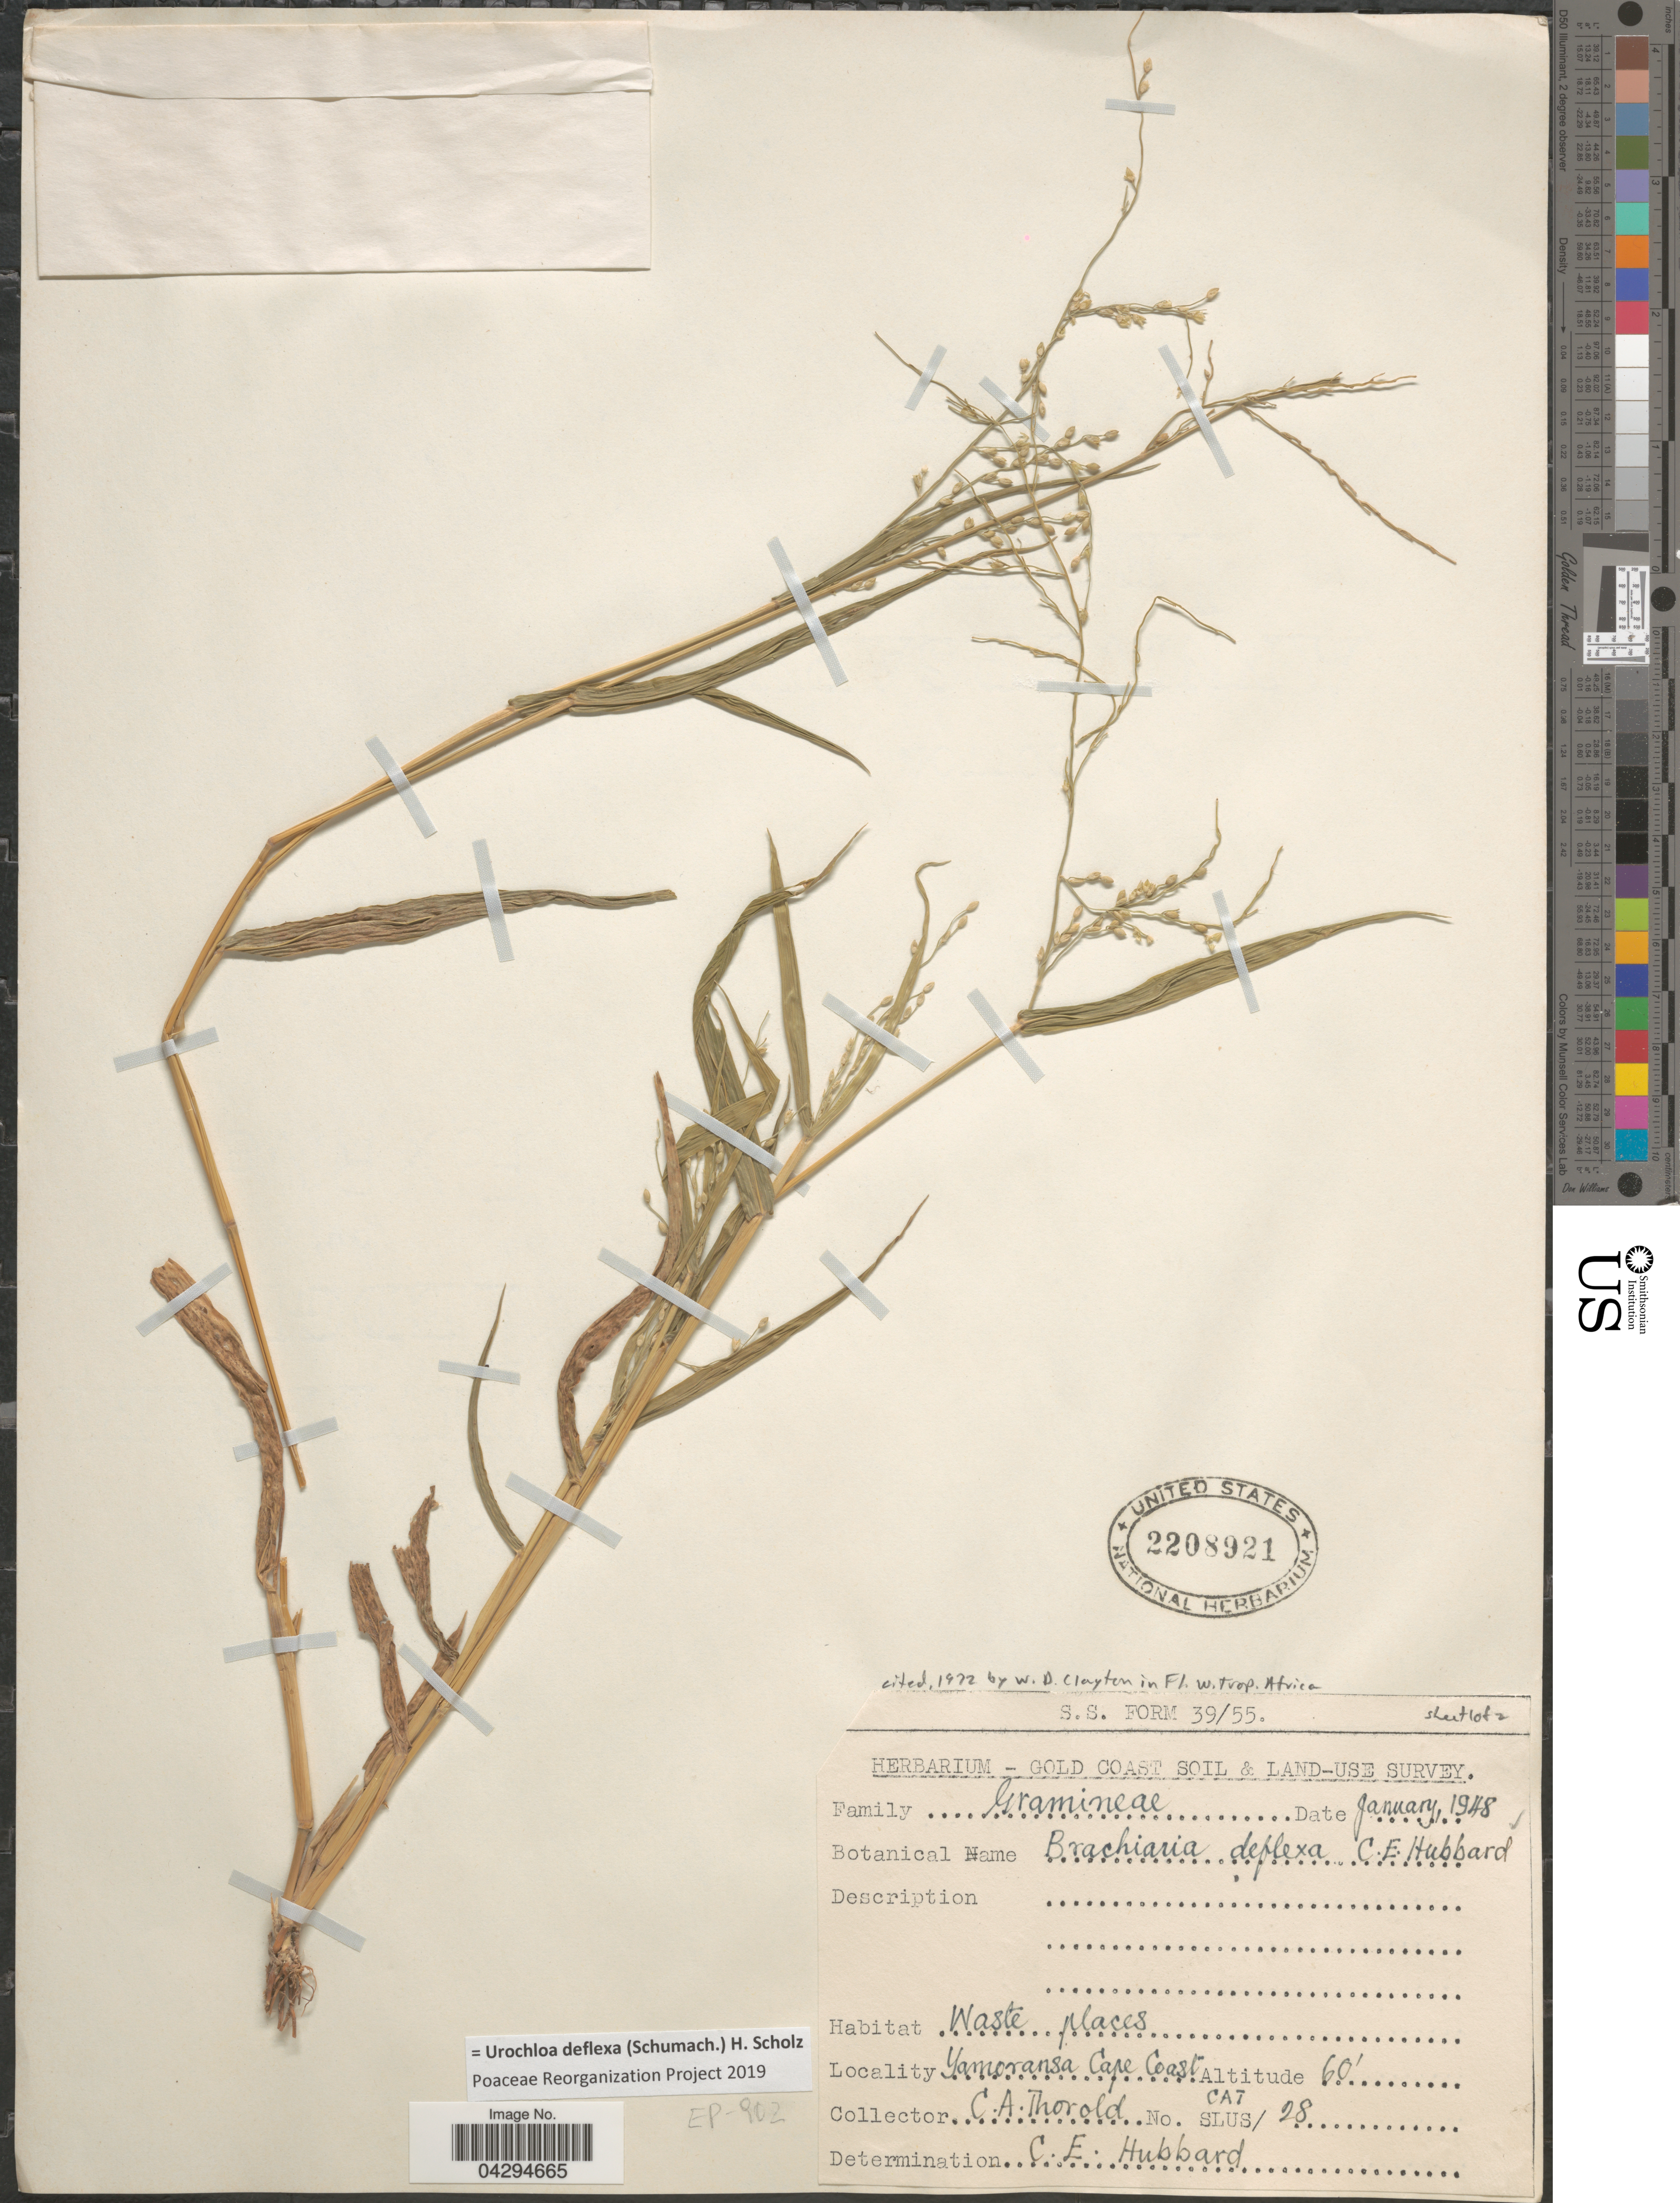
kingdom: Plantae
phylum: Tracheophyta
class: Liliopsida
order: Poales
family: Poaceae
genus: Urochloa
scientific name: Urochloa deflexa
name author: (Schumach.) H. Scholz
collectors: C. Thorold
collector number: Ca7/Slus/28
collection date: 1948-01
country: Ghana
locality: Gold Coast Soil & Land-Use Survey. Waste places. Yamoransa Cape Coast.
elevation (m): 18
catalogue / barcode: US 2208921